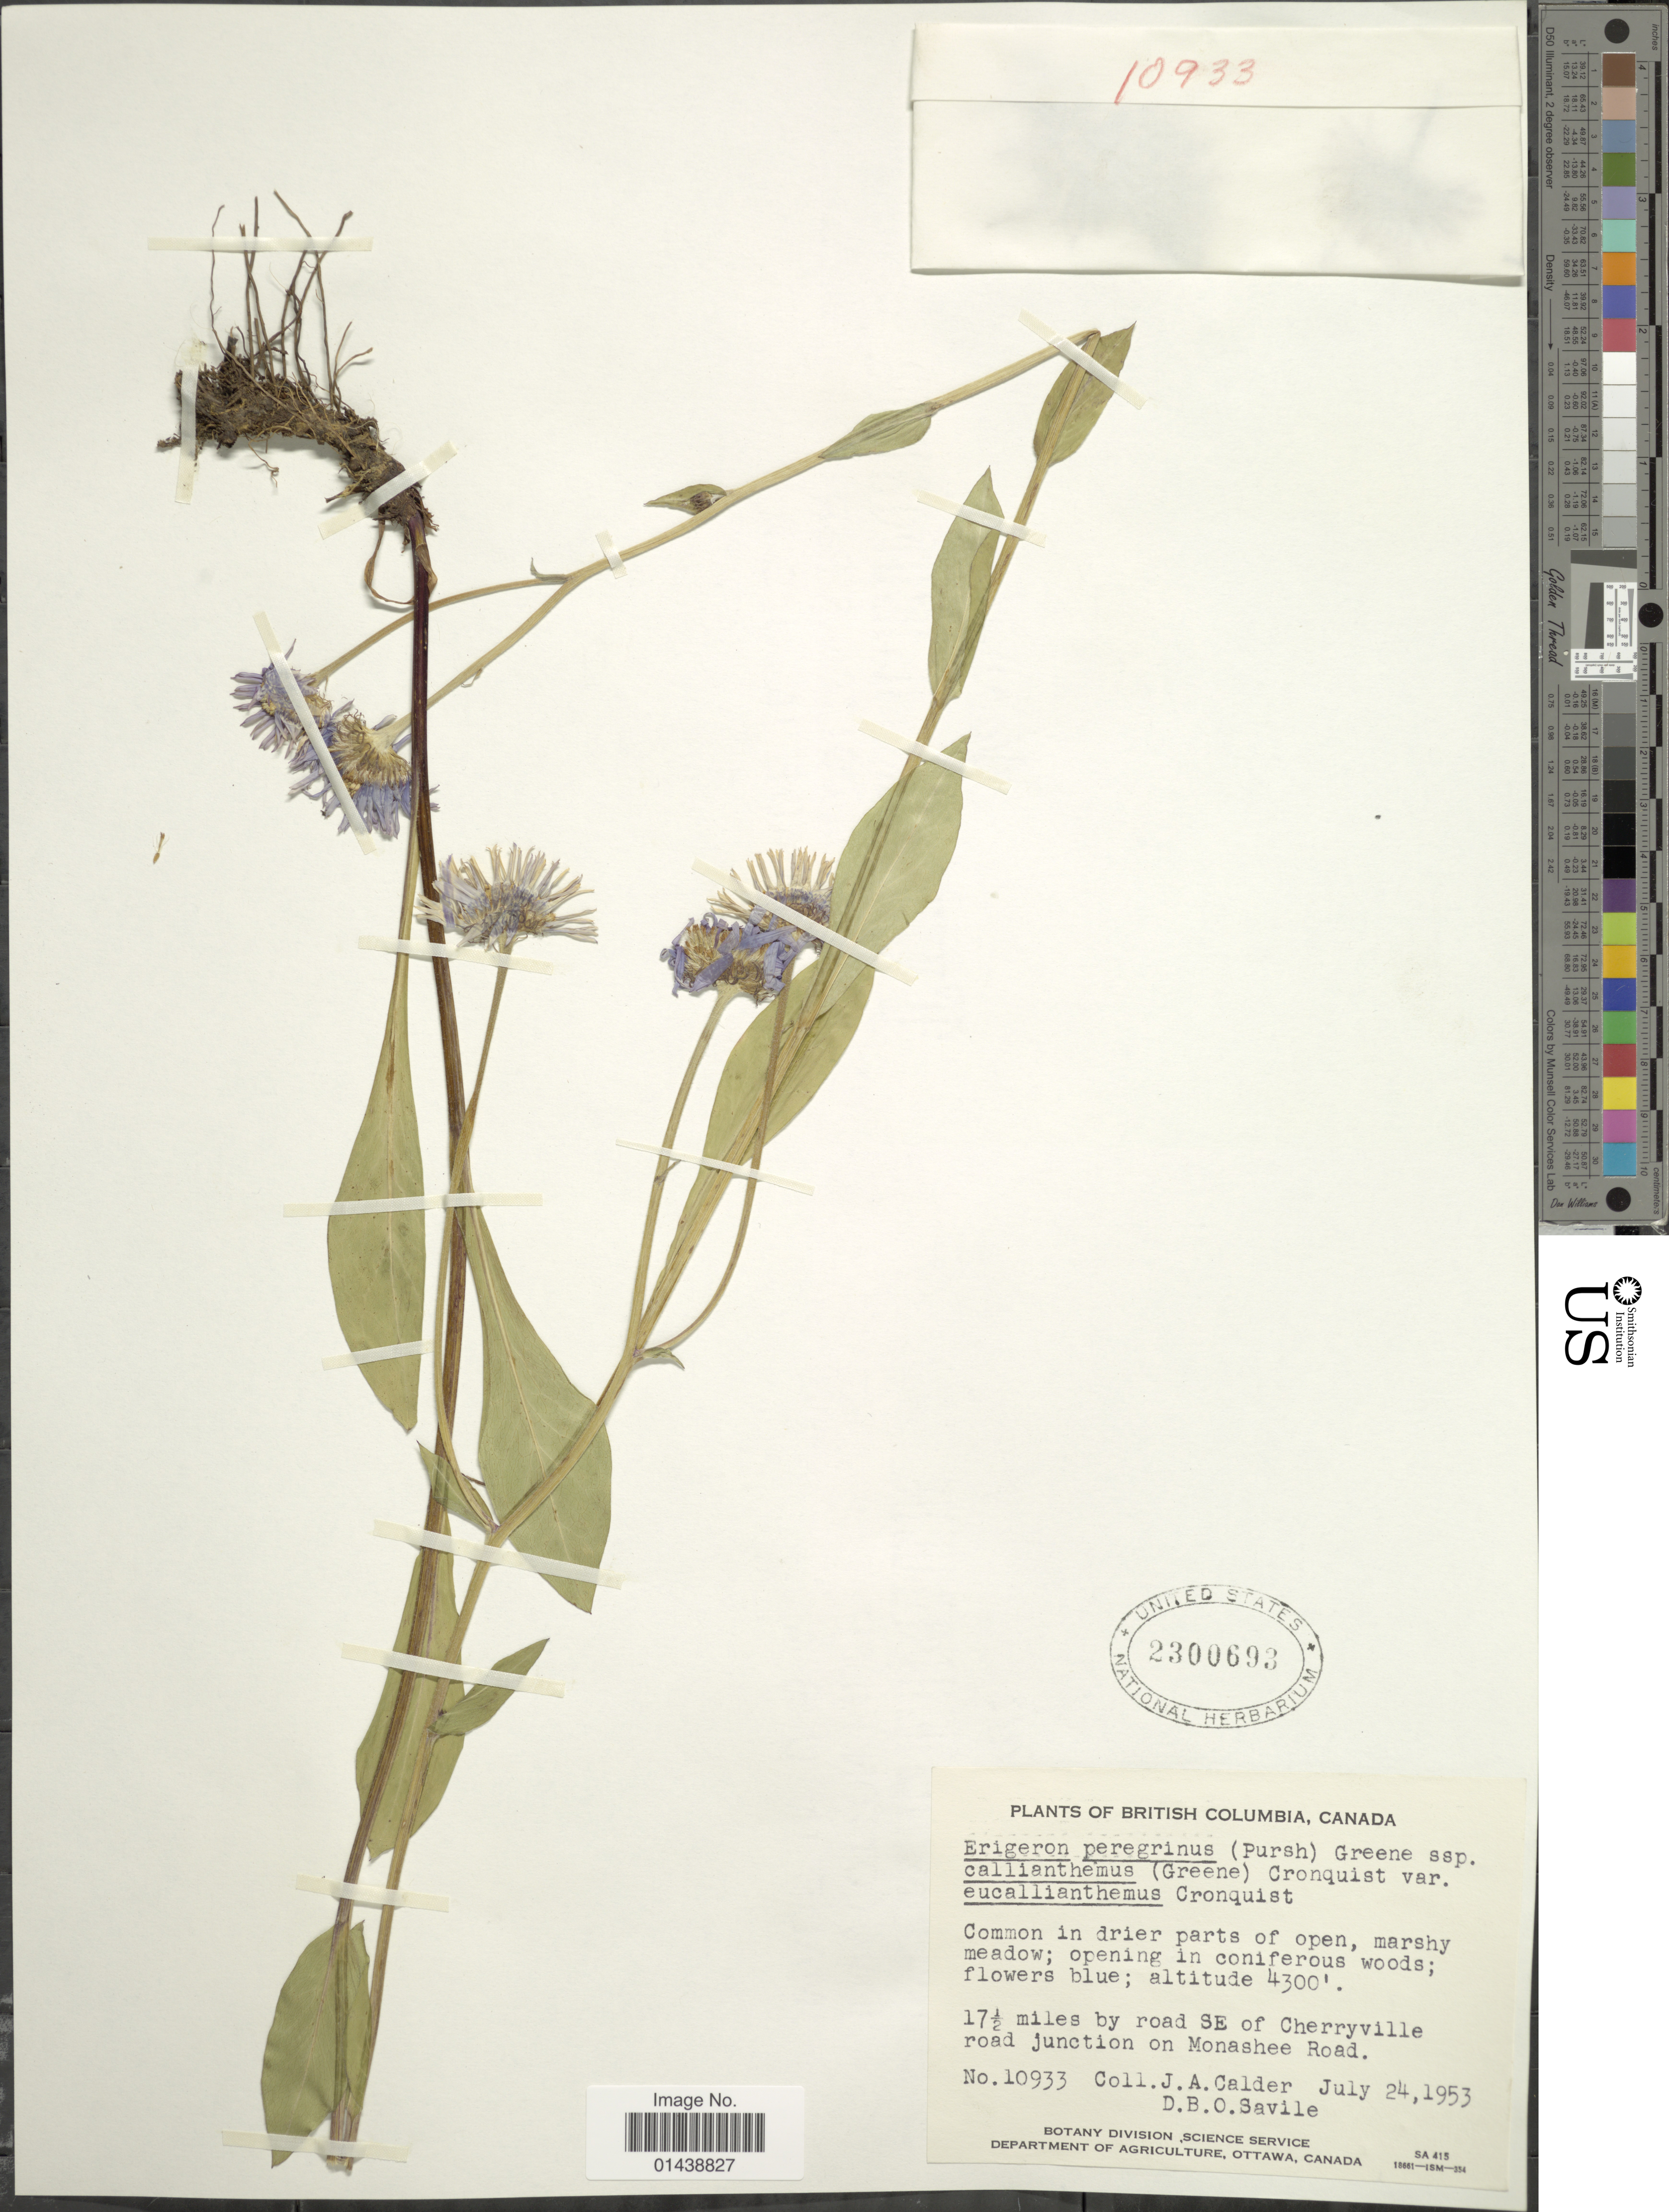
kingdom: Plantae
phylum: Tracheophyta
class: Magnoliopsida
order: Asterales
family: Asteraceae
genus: Erigeron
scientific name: Erigeron peregrinus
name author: (Banks ex Pursh) Greene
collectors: J. A. Calder & D. Savile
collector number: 10933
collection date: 1953-07-24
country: Canada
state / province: British Columbia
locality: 17½ miles by road SE of Cherryville road junction on Monashee Road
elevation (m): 1311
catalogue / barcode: US 2300693